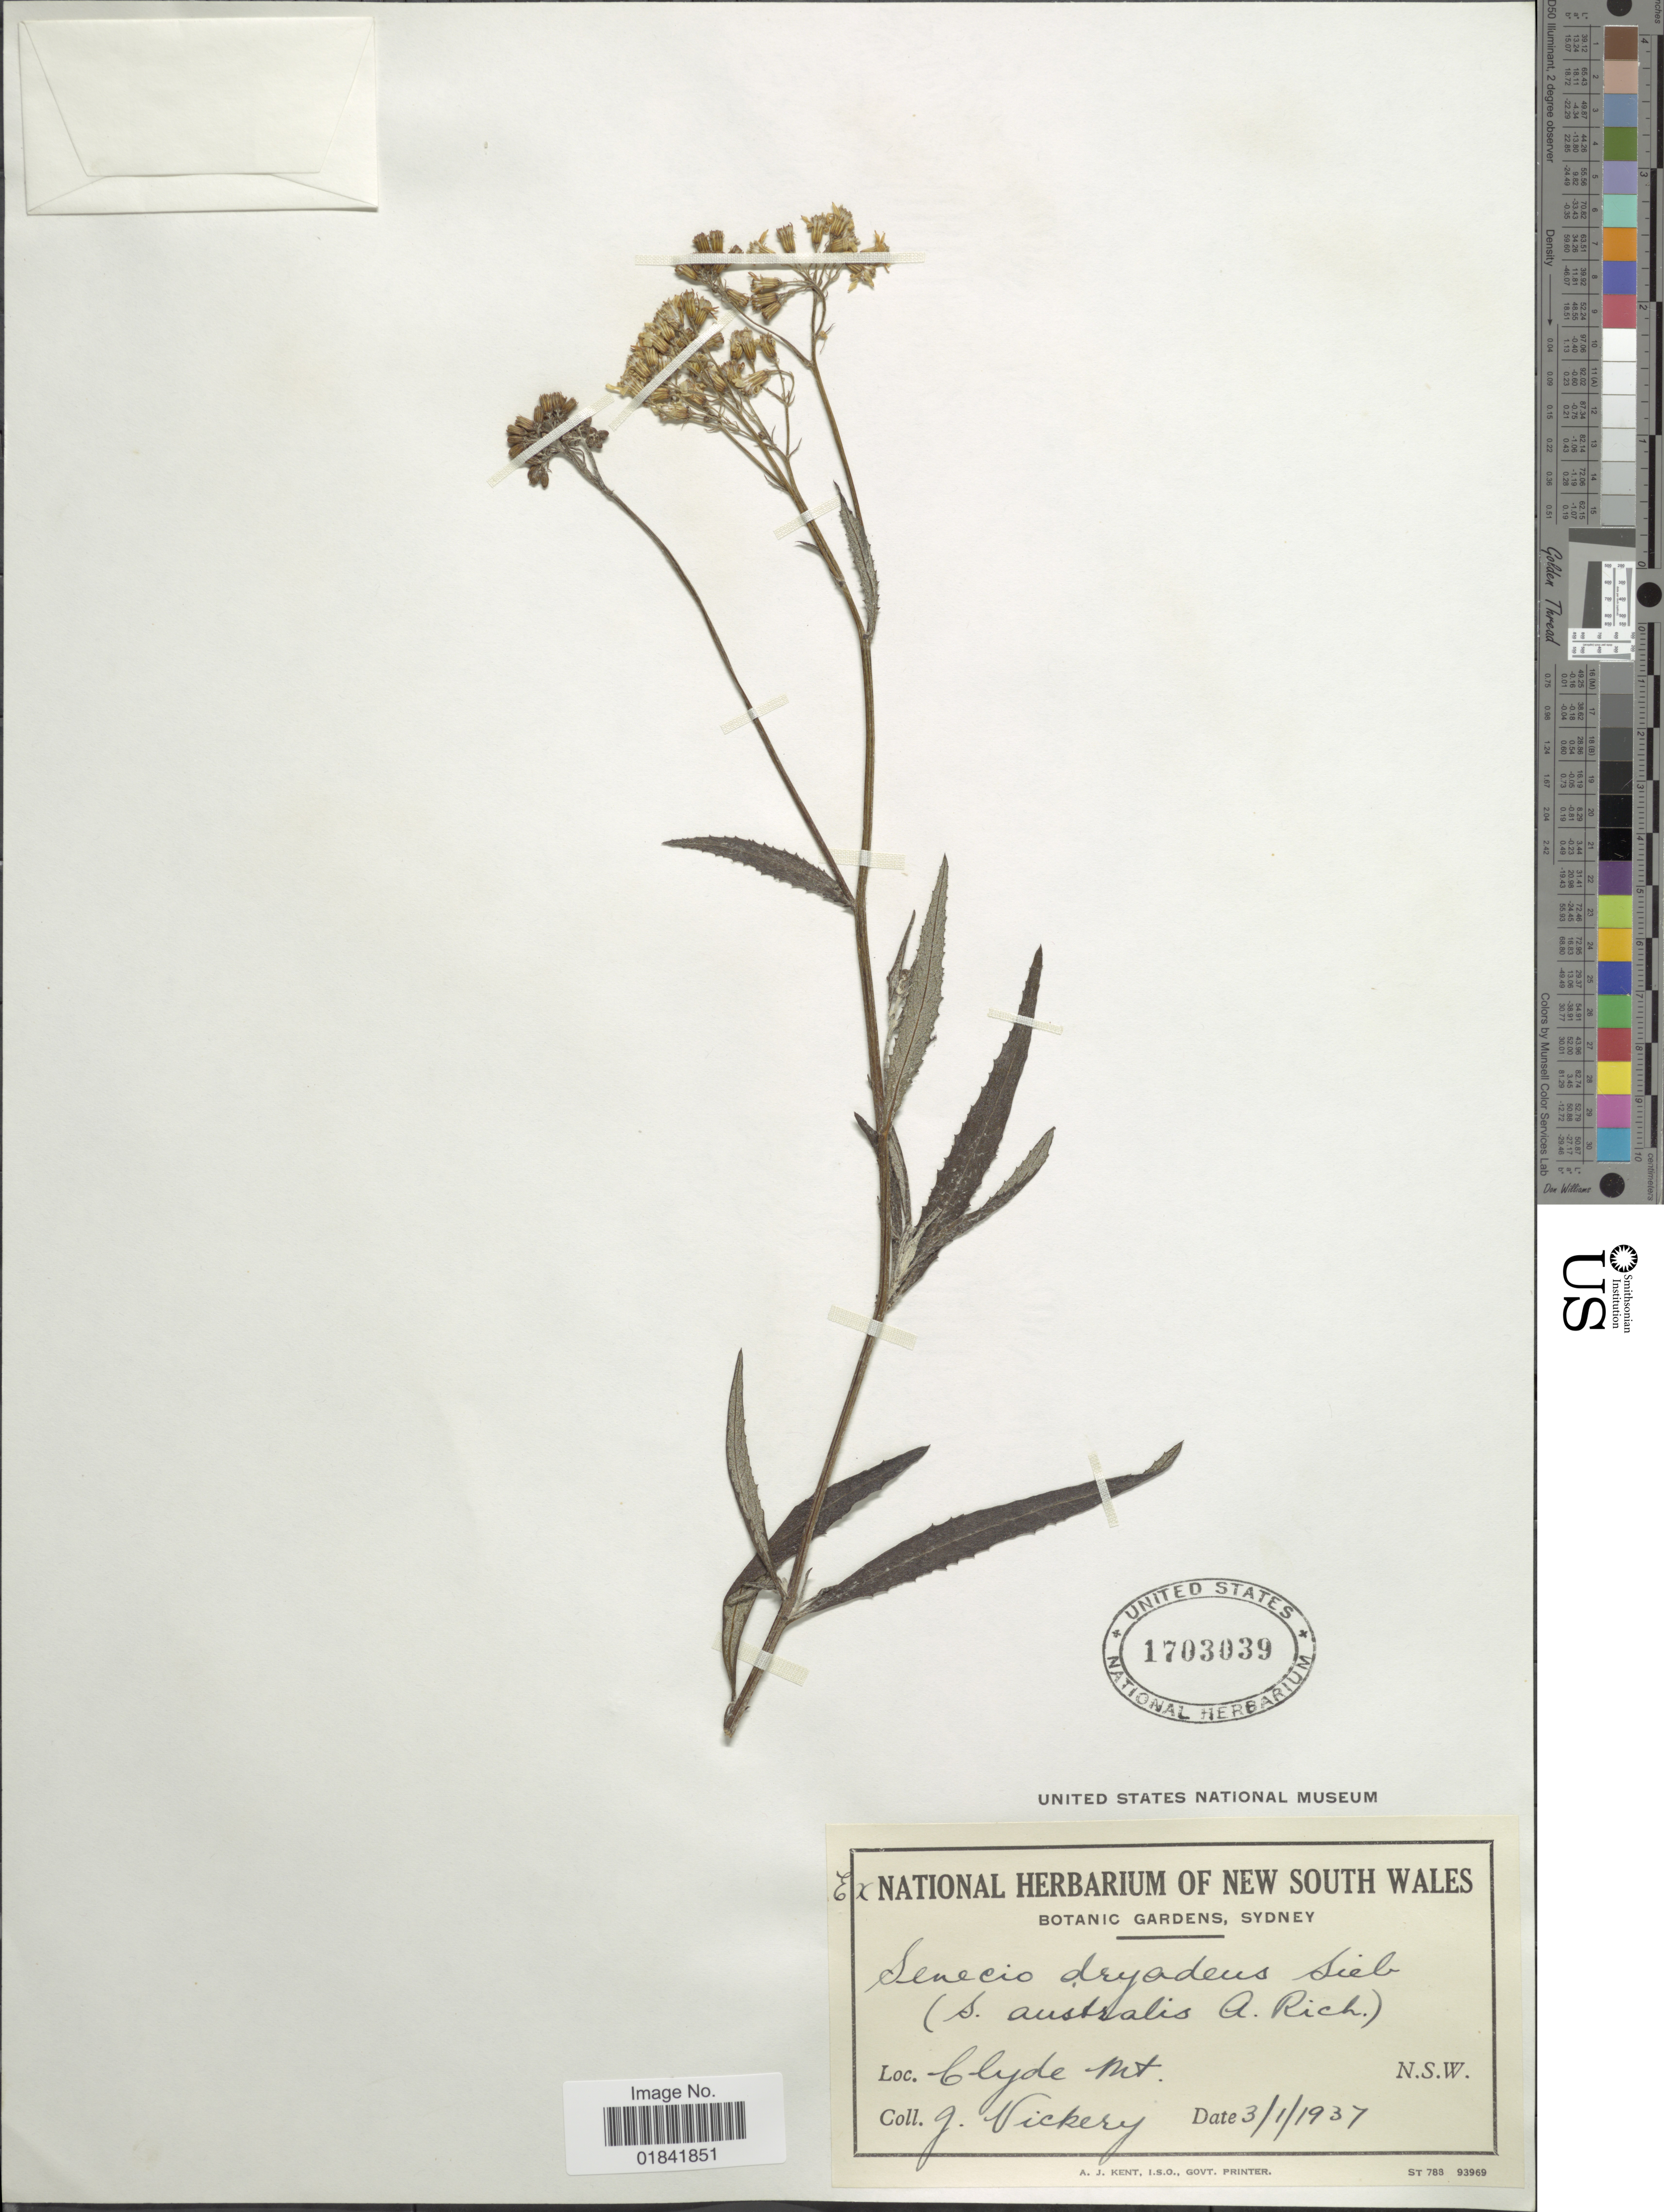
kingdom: Plantae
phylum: Tracheophyta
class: Magnoliopsida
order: Asterales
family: Asteraceae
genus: Senecio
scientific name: Senecio linearifolius var. arachnoideus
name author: I. Thomps.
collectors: J. Vickery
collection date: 1937-01-03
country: Australia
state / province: New South Wales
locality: Clyde Mt.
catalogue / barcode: US 1703039